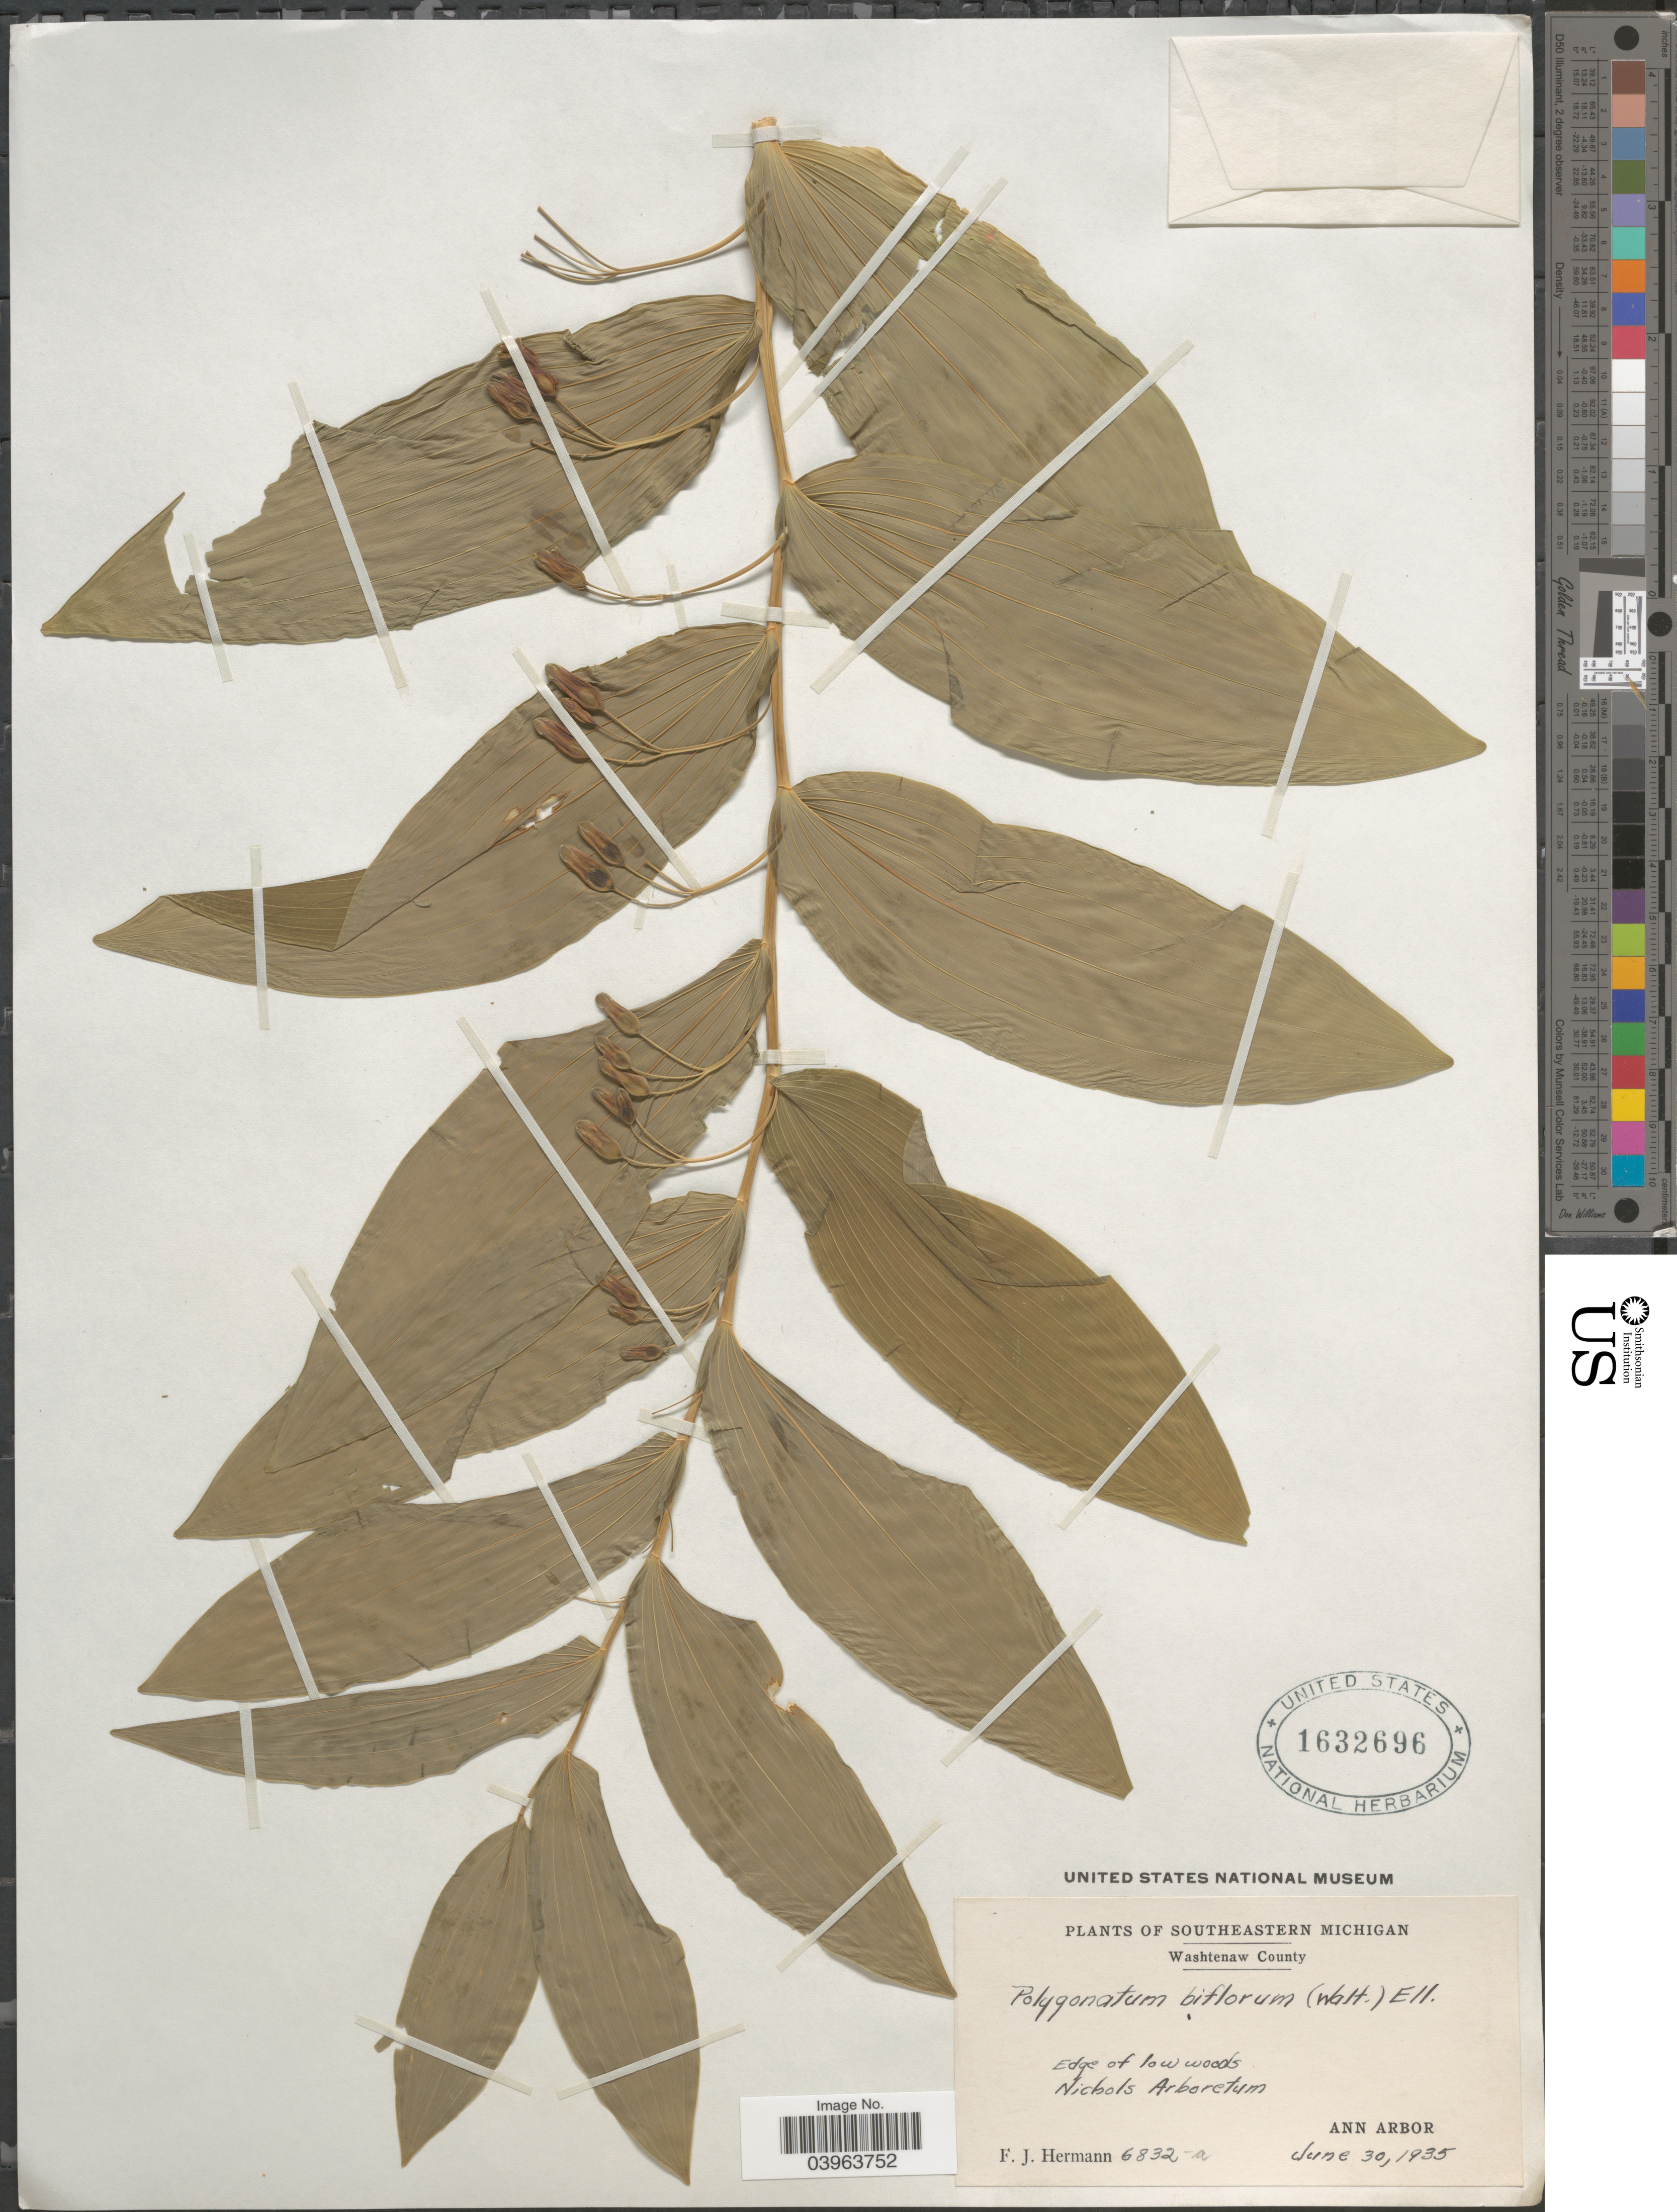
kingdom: Plantae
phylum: Tracheophyta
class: Liliopsida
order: Asparagales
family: Asparagaceae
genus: Polygonatum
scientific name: Polygonatum biflorum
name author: (Walter) Elliott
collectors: F. J. Hermann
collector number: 6832-a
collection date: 1935-06-30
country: United States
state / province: Michigan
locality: Southeastern Michigan. Washtenaw County. Edge of low woods. Nichols Arboretum. Ann Arbor.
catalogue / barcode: US 1632696